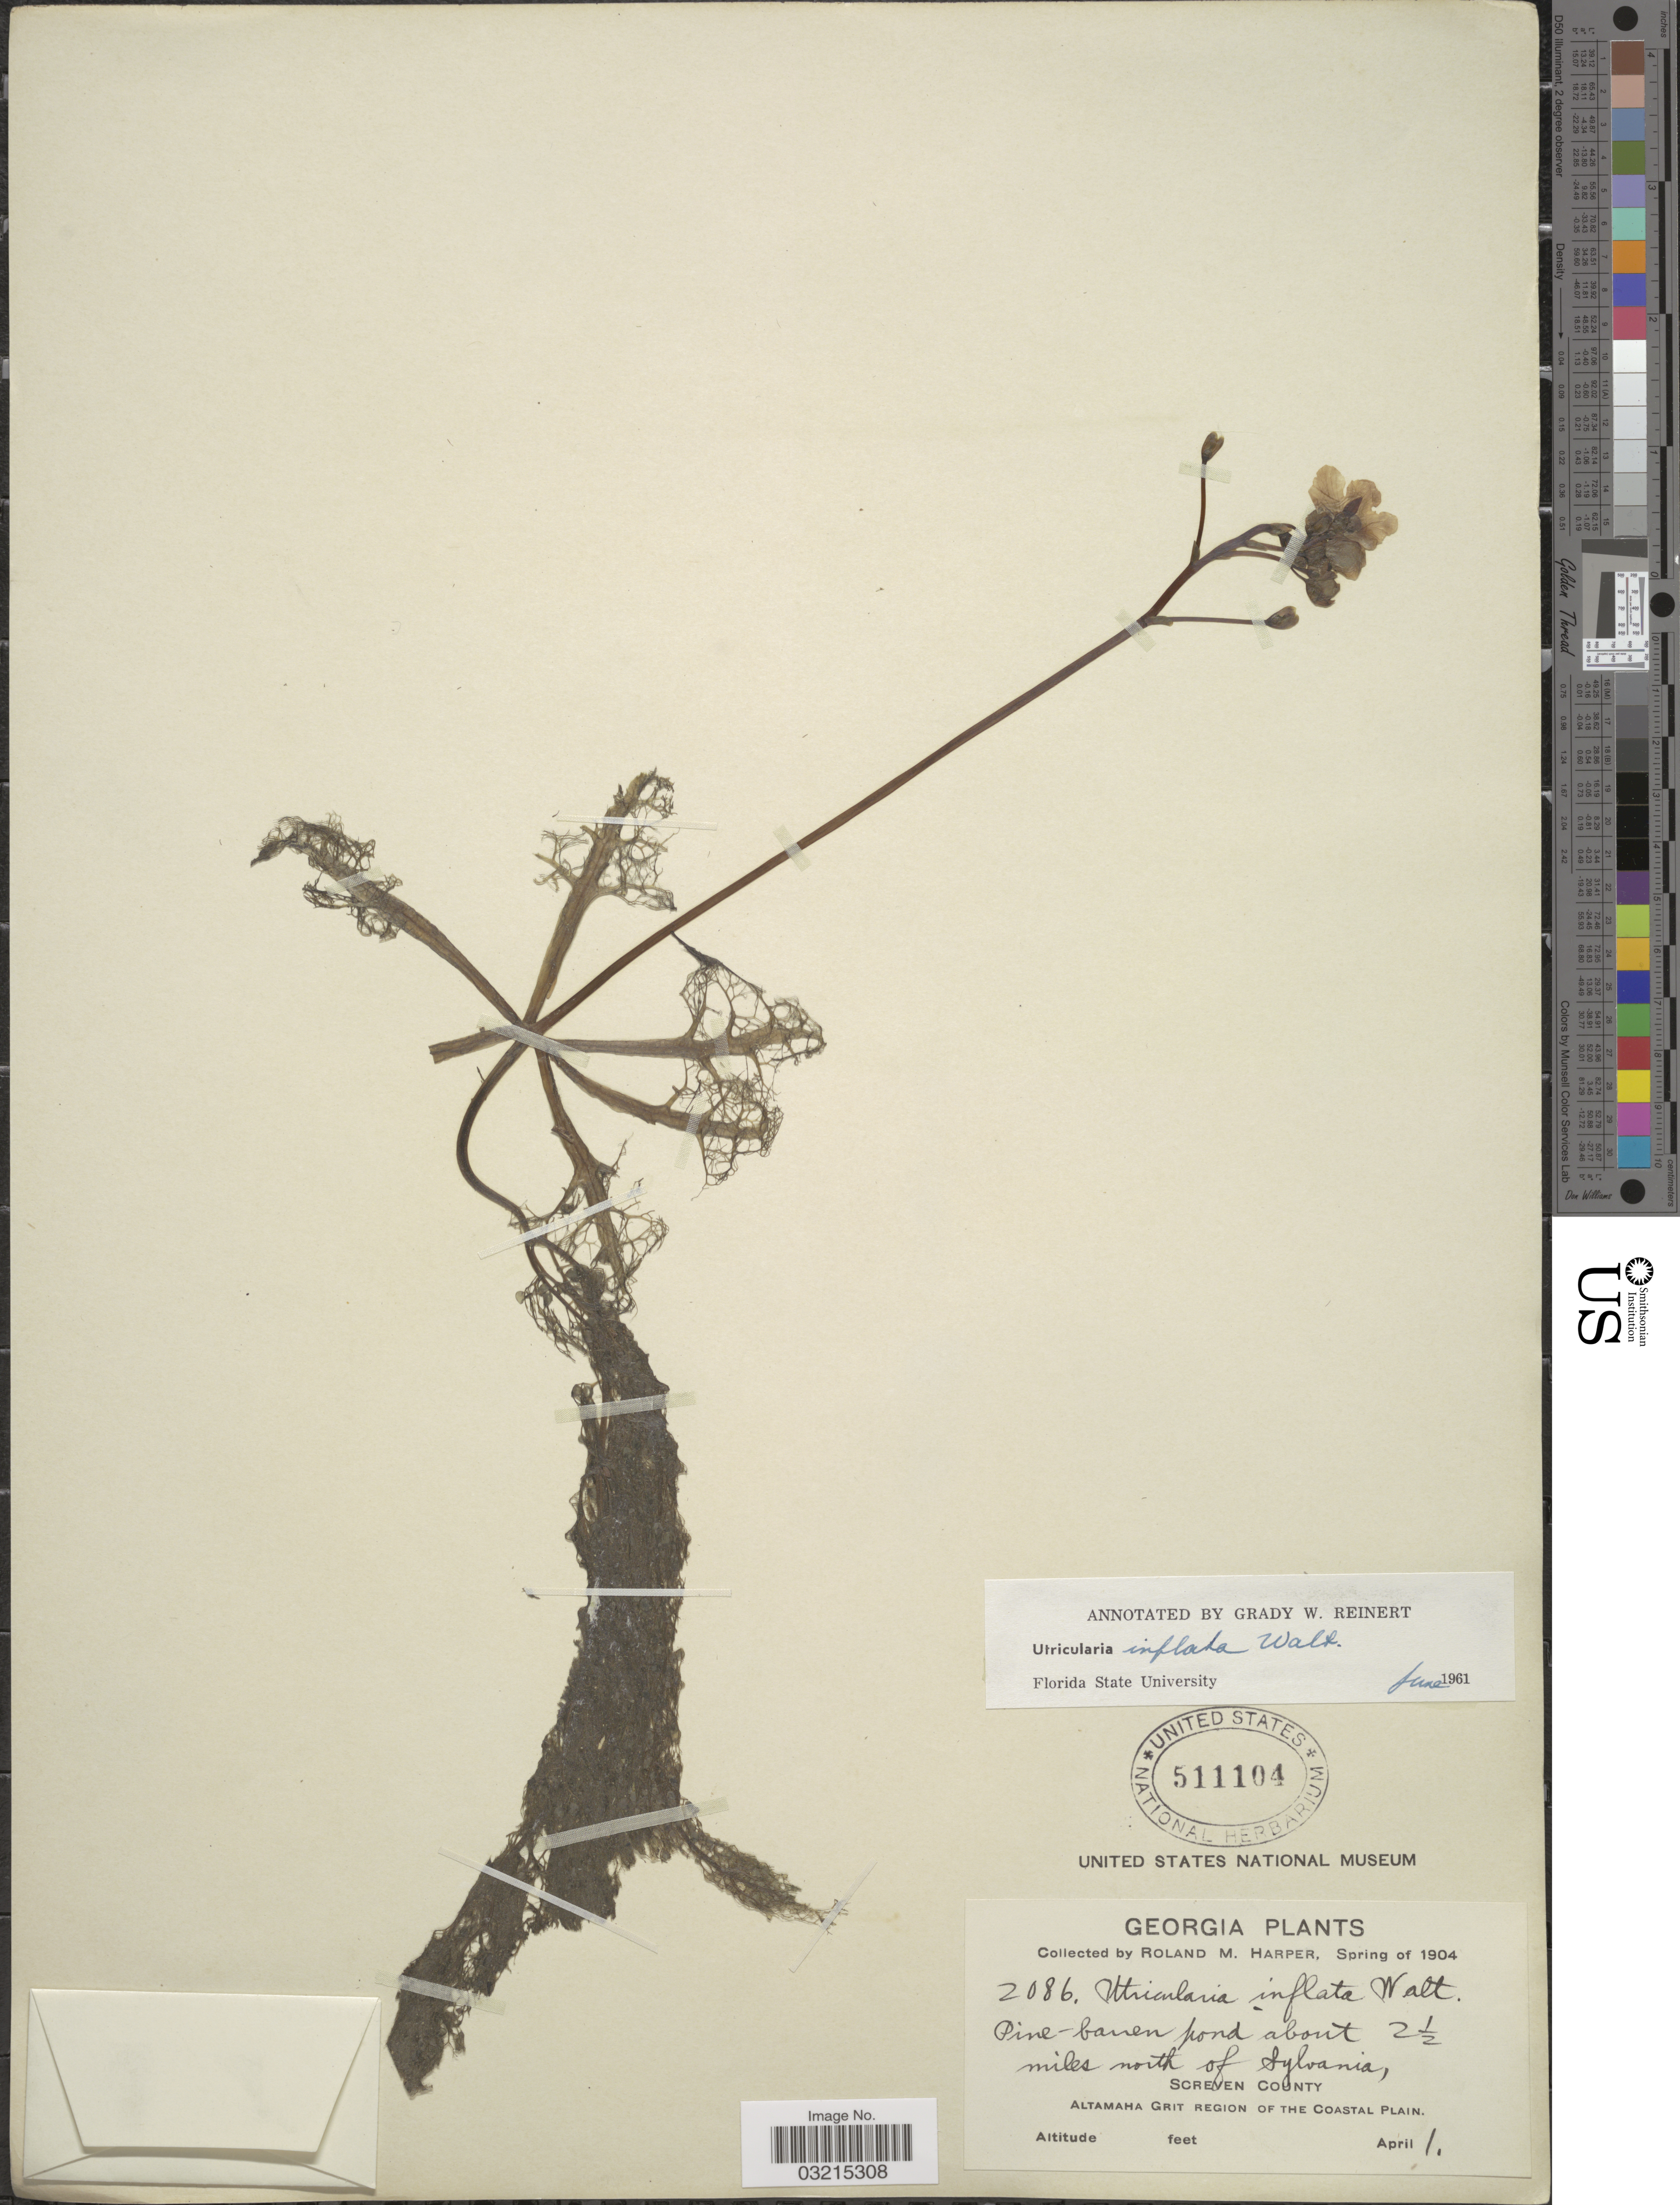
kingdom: Plantae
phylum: Tracheophyta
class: Magnoliopsida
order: Lamiales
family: Lentibulariaceae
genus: Utricularia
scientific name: Utricularia inflata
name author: Walter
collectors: R. M. Harper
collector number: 2086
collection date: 1904-04-01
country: United States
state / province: Georgia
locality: Pine-banen pond about 2½ miles nort of Sylvania, Screven County. Altamaha Grit Region of the Coastal Plain.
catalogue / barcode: US 511104